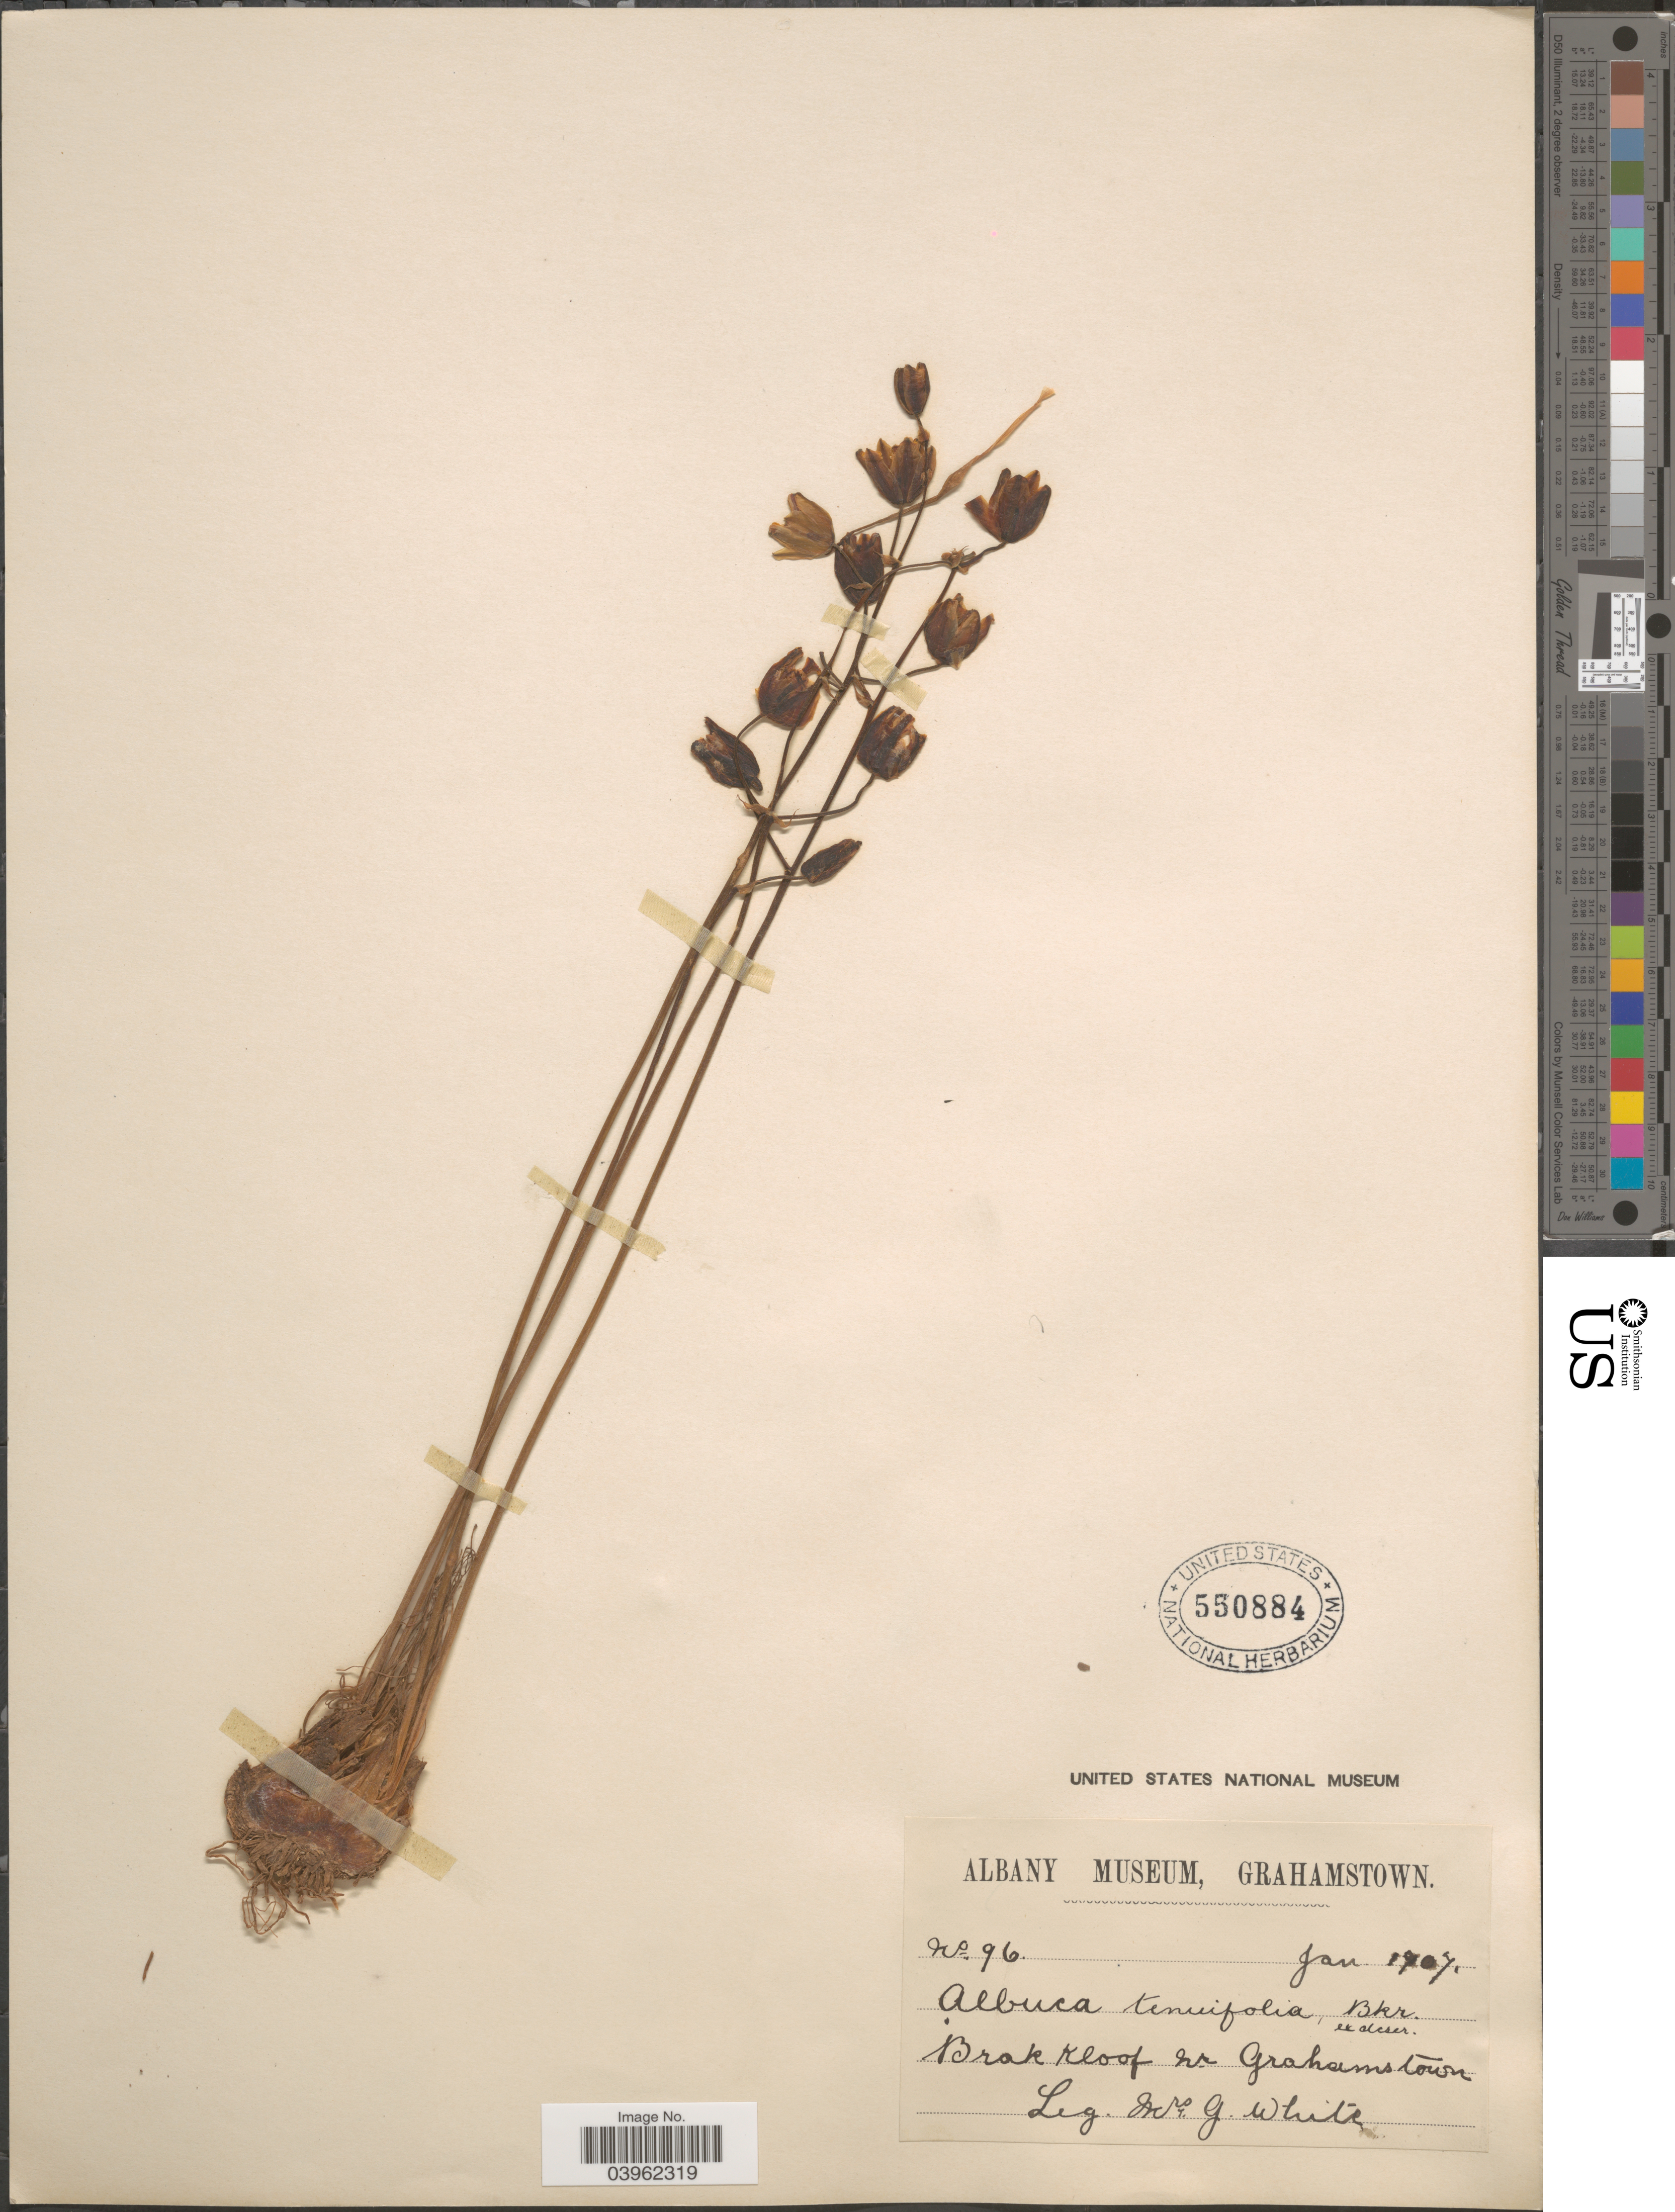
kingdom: Plantae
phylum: Tracheophyta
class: Liliopsida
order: Asparagales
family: Asparagaceae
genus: Albuca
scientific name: Albuca tenuifolia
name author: Baker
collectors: G. White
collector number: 96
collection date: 1907-01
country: South Africa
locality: Brak Kloof nr Grahamstown.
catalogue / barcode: US 550884